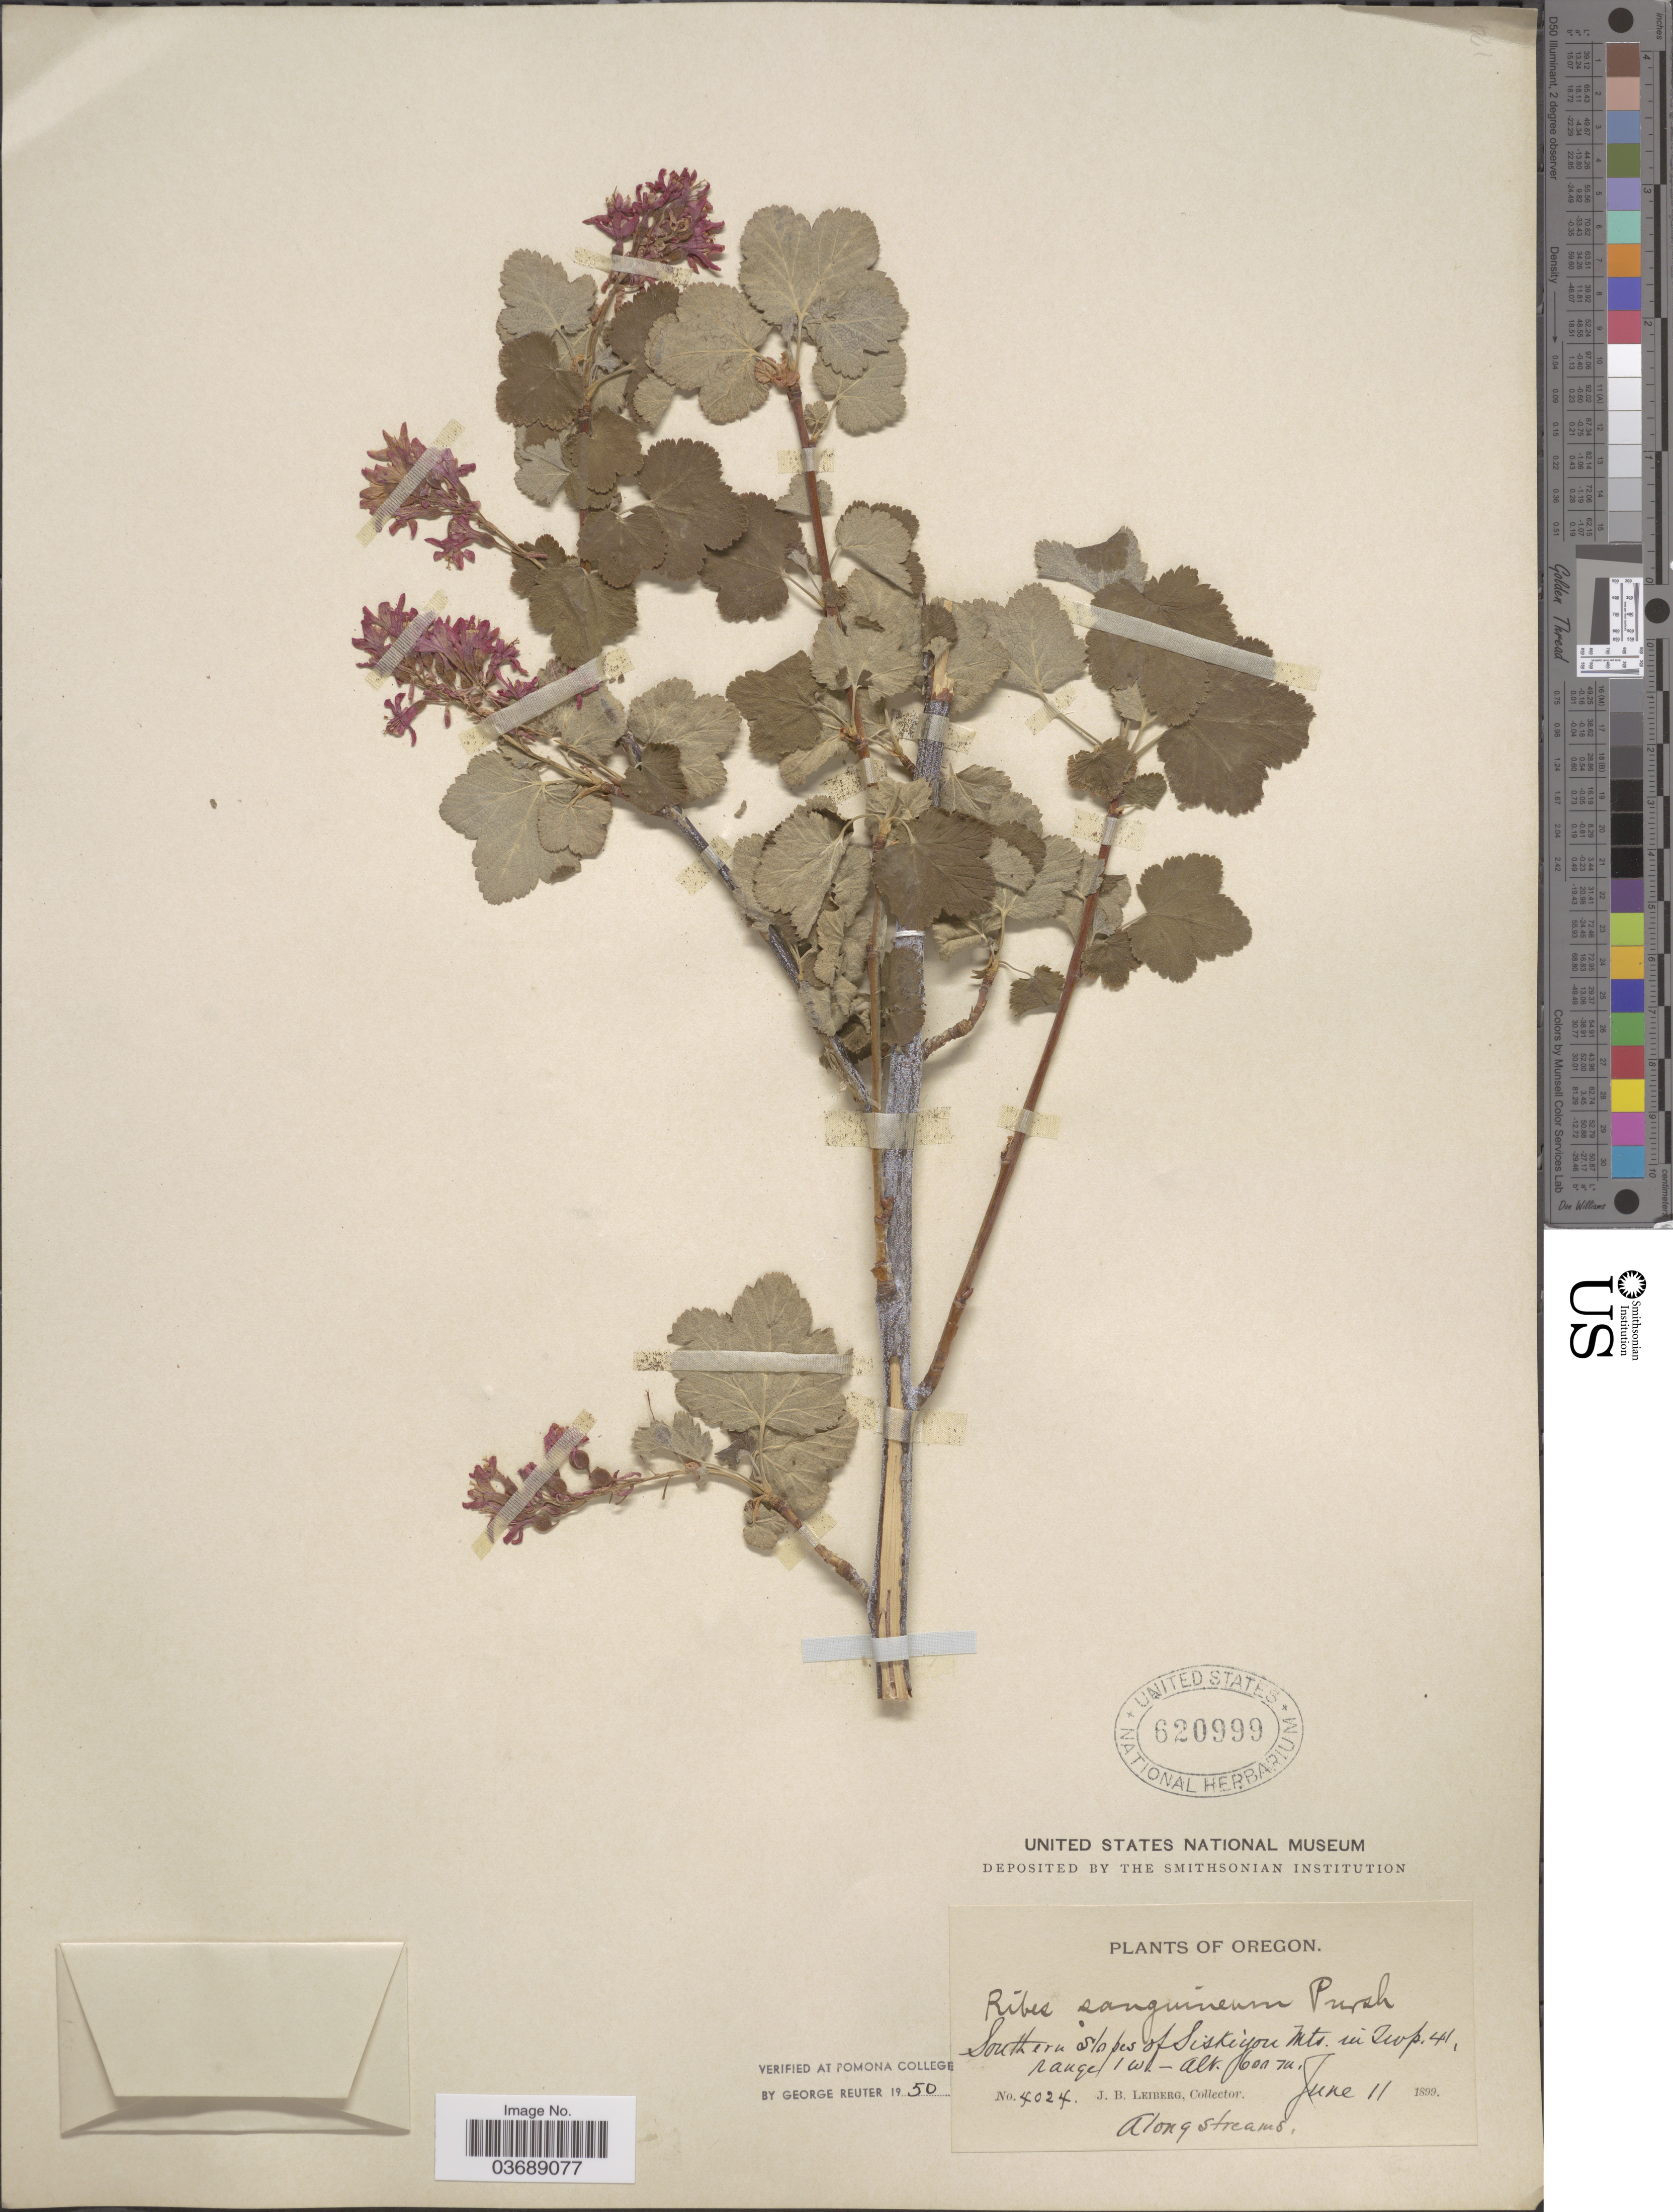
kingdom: Plantae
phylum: Tracheophyta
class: Magnoliopsida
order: Saxifragales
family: Grossulariaceae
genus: Ribes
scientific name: Ribes sanguineum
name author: Pursh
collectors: J. B. Leiberg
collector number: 4024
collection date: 1899-06-11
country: United States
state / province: Oregon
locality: Southern slopes of Siskiyou Mts. in Twp. 41, range 1w*.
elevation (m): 600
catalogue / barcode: US 620999